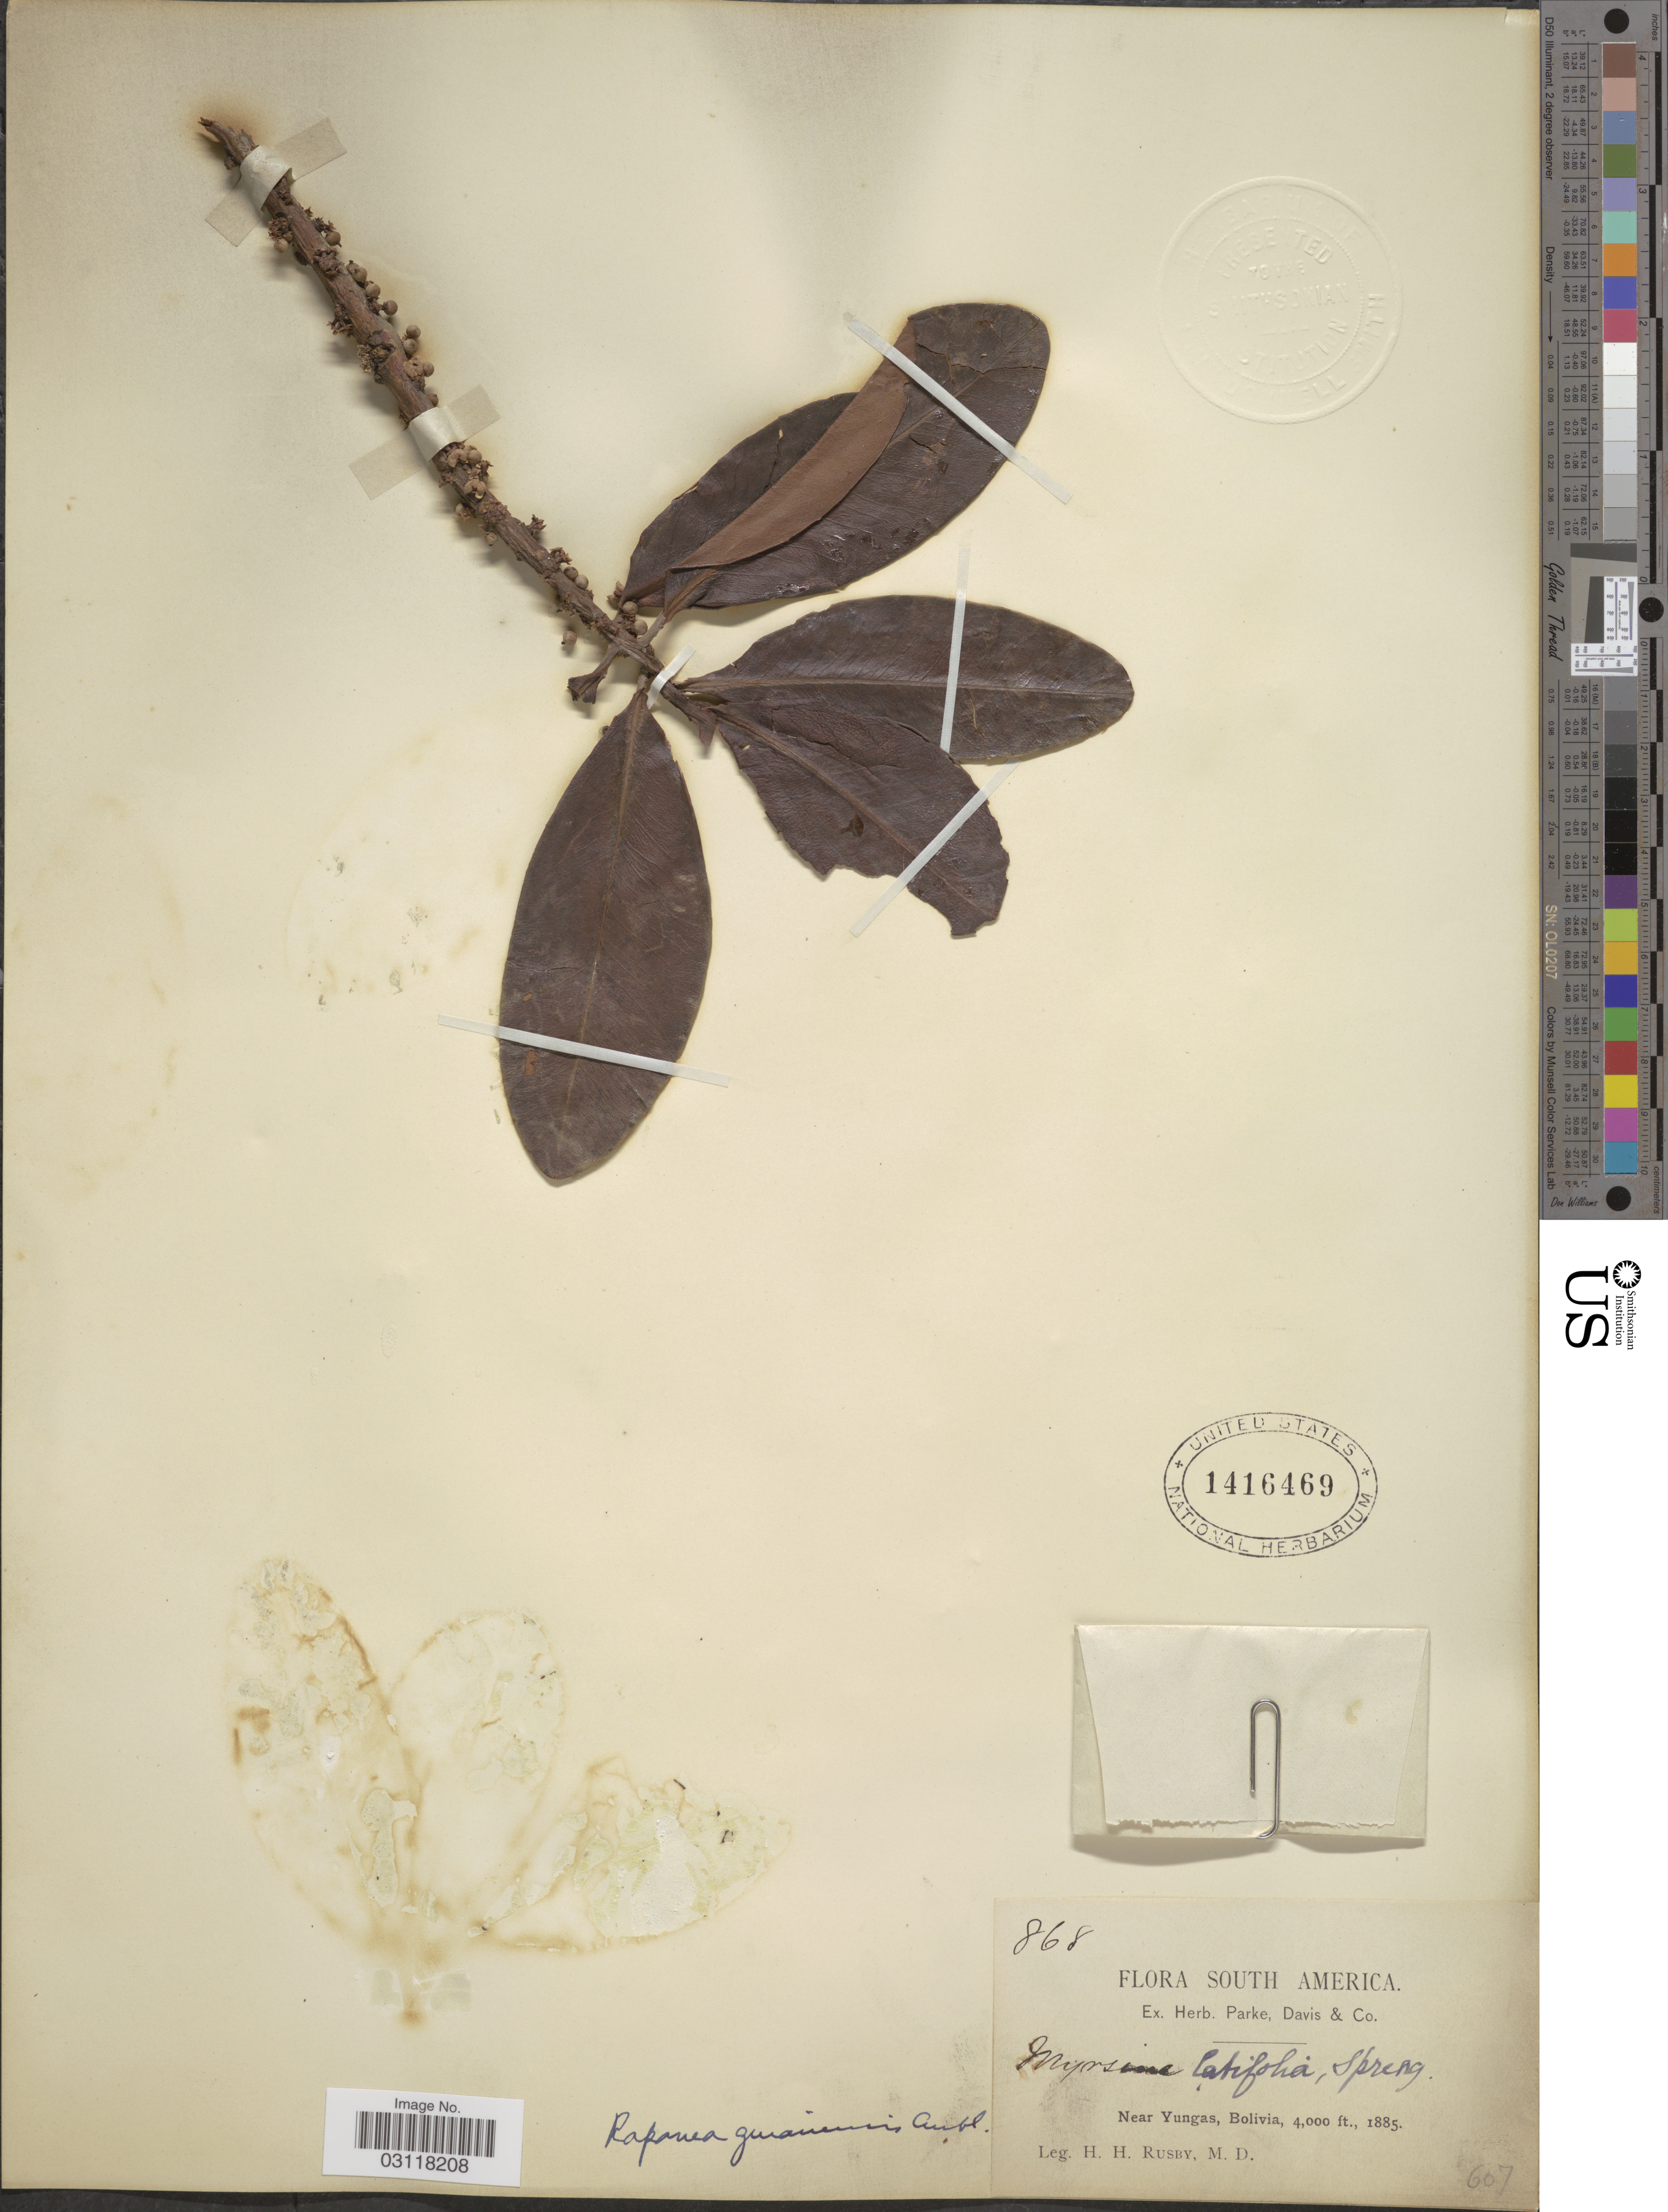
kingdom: Plantae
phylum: Tracheophyta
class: Magnoliopsida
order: Ericales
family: Primulaceae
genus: Rapanea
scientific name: Rapanea guianensis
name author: Aubl.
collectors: H. H. Rusby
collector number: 868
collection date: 1885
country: Bolivia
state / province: La Paz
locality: Near Yungas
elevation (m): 1219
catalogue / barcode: US 1416469